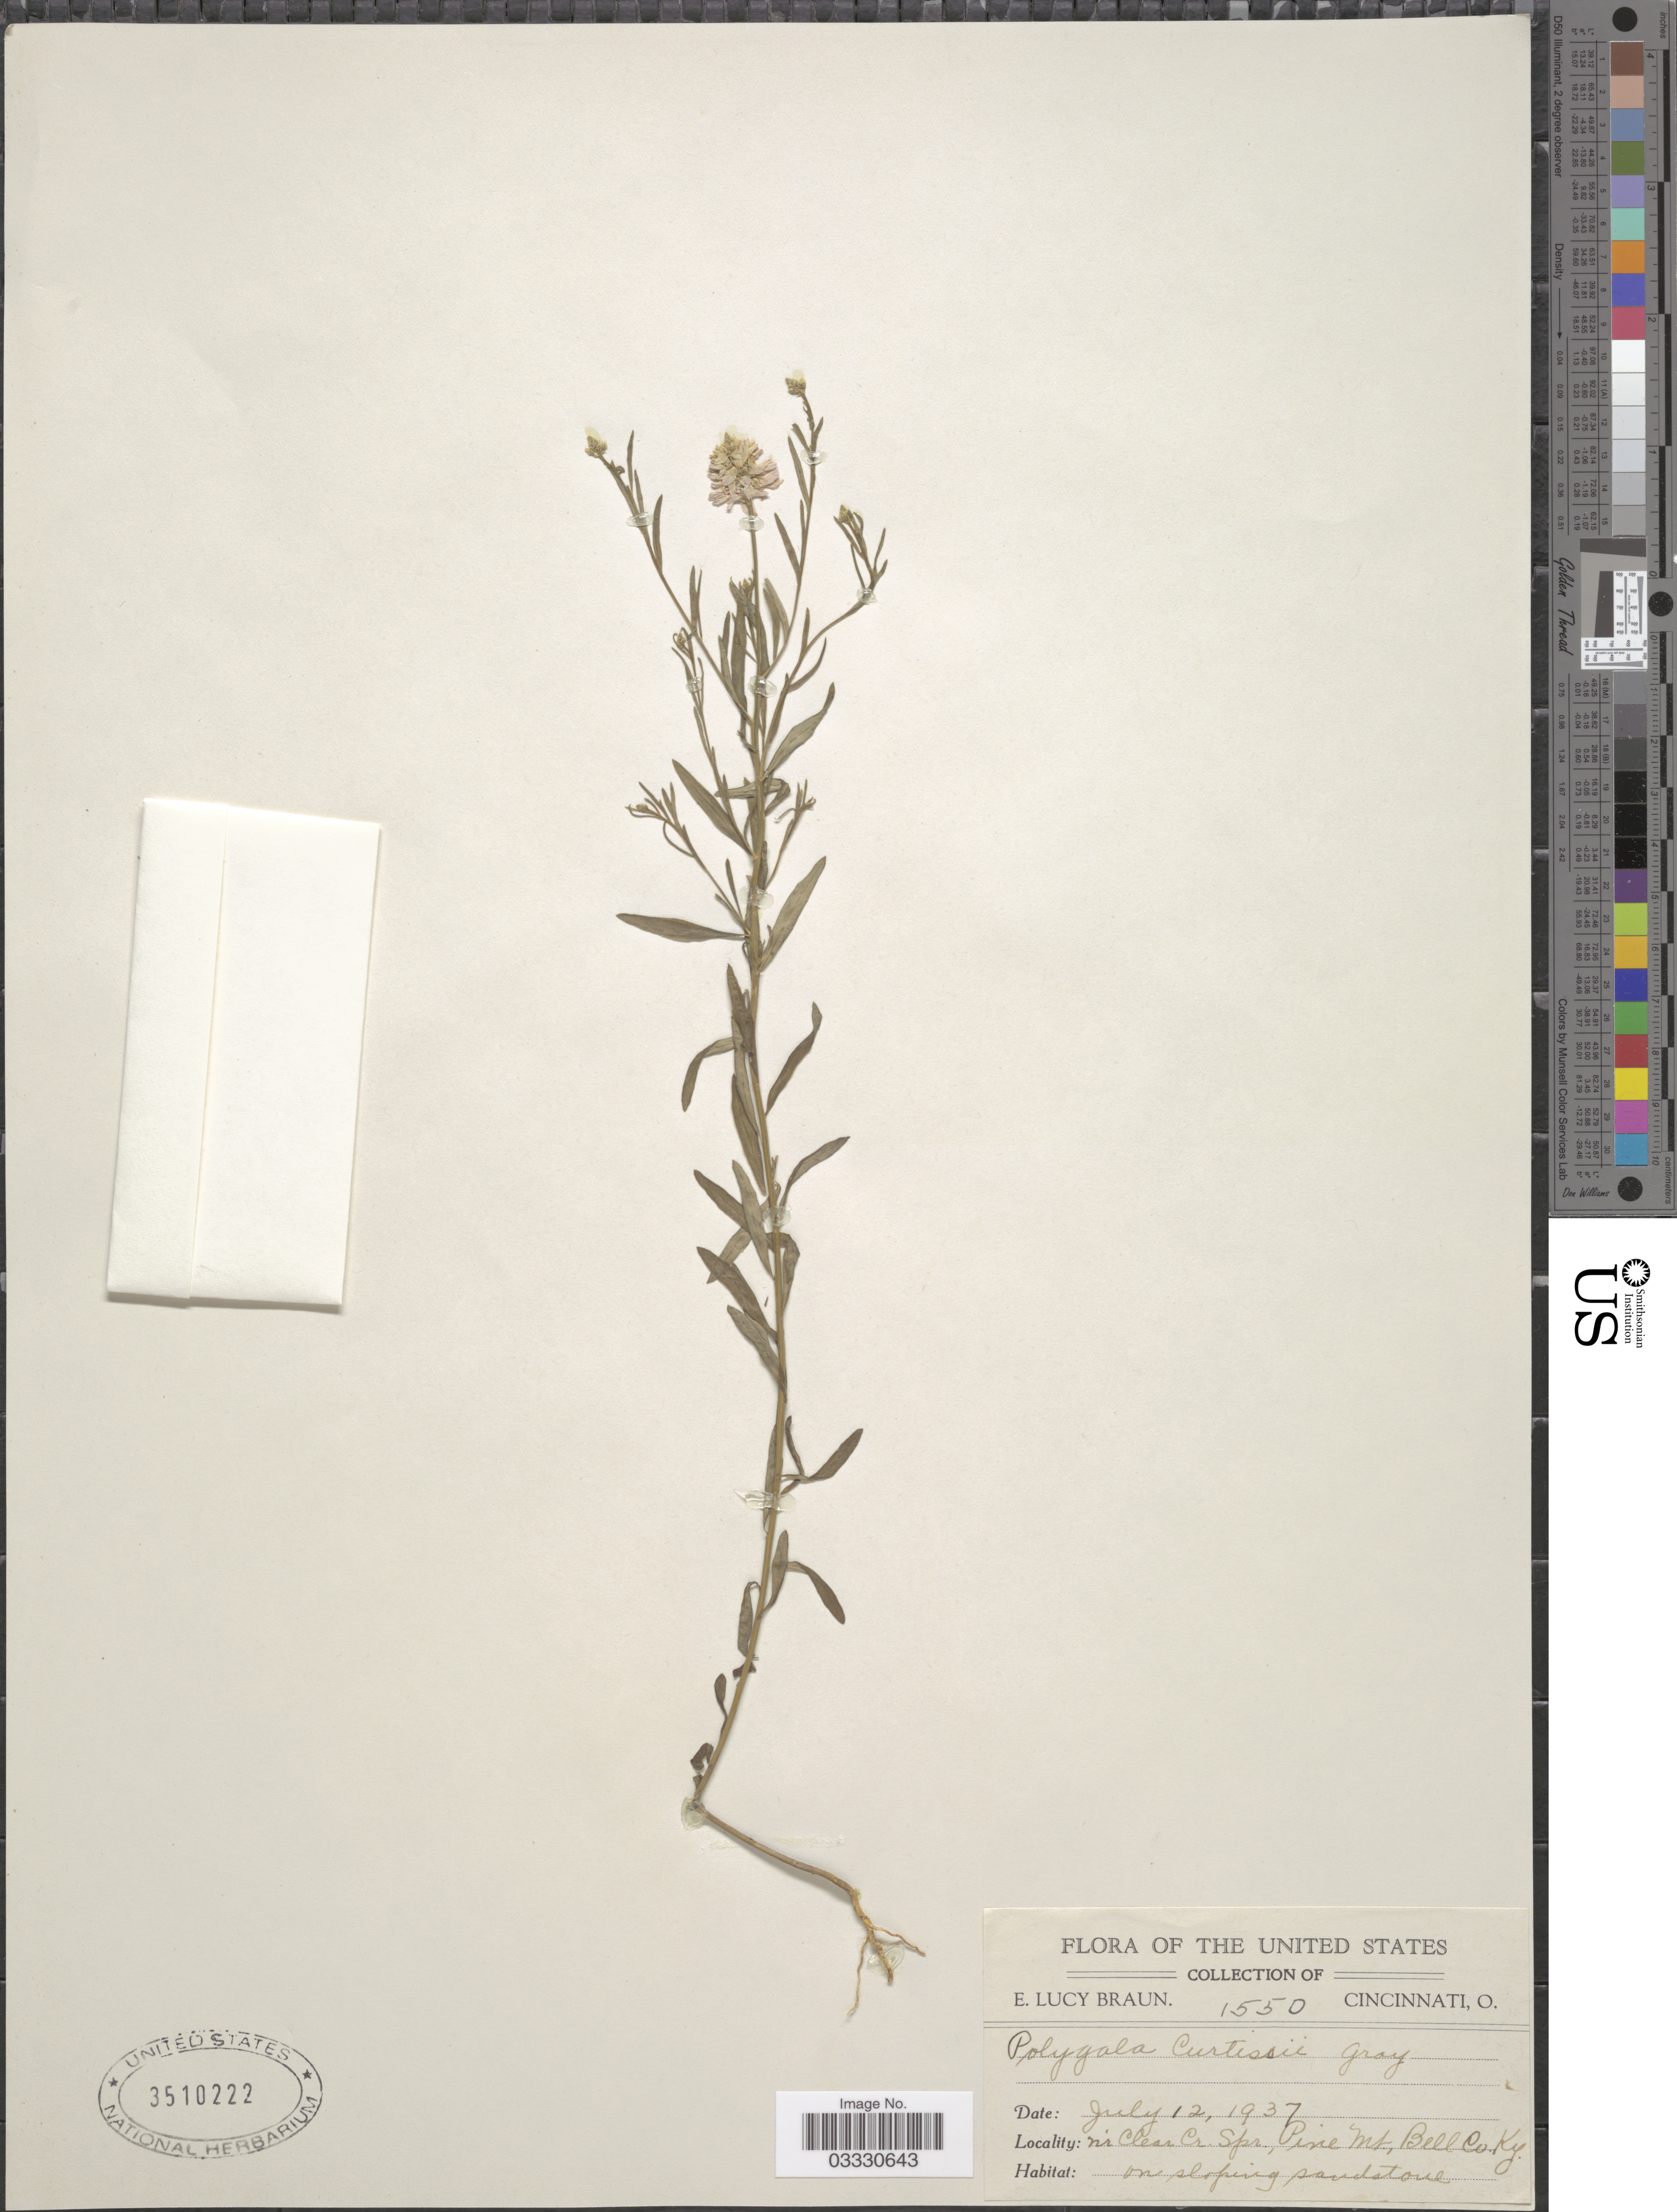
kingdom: Plantae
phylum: Tracheophyta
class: Magnoliopsida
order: Fabales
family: Polygalaceae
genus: Polygala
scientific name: Polygala curtissii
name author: A. Gray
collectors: E. L. Braun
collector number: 1550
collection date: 1937-07-12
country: United States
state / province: Kentucky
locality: Nr Clear Cr. Spr., Pine Mt., Bell Co.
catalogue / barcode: US 3510222